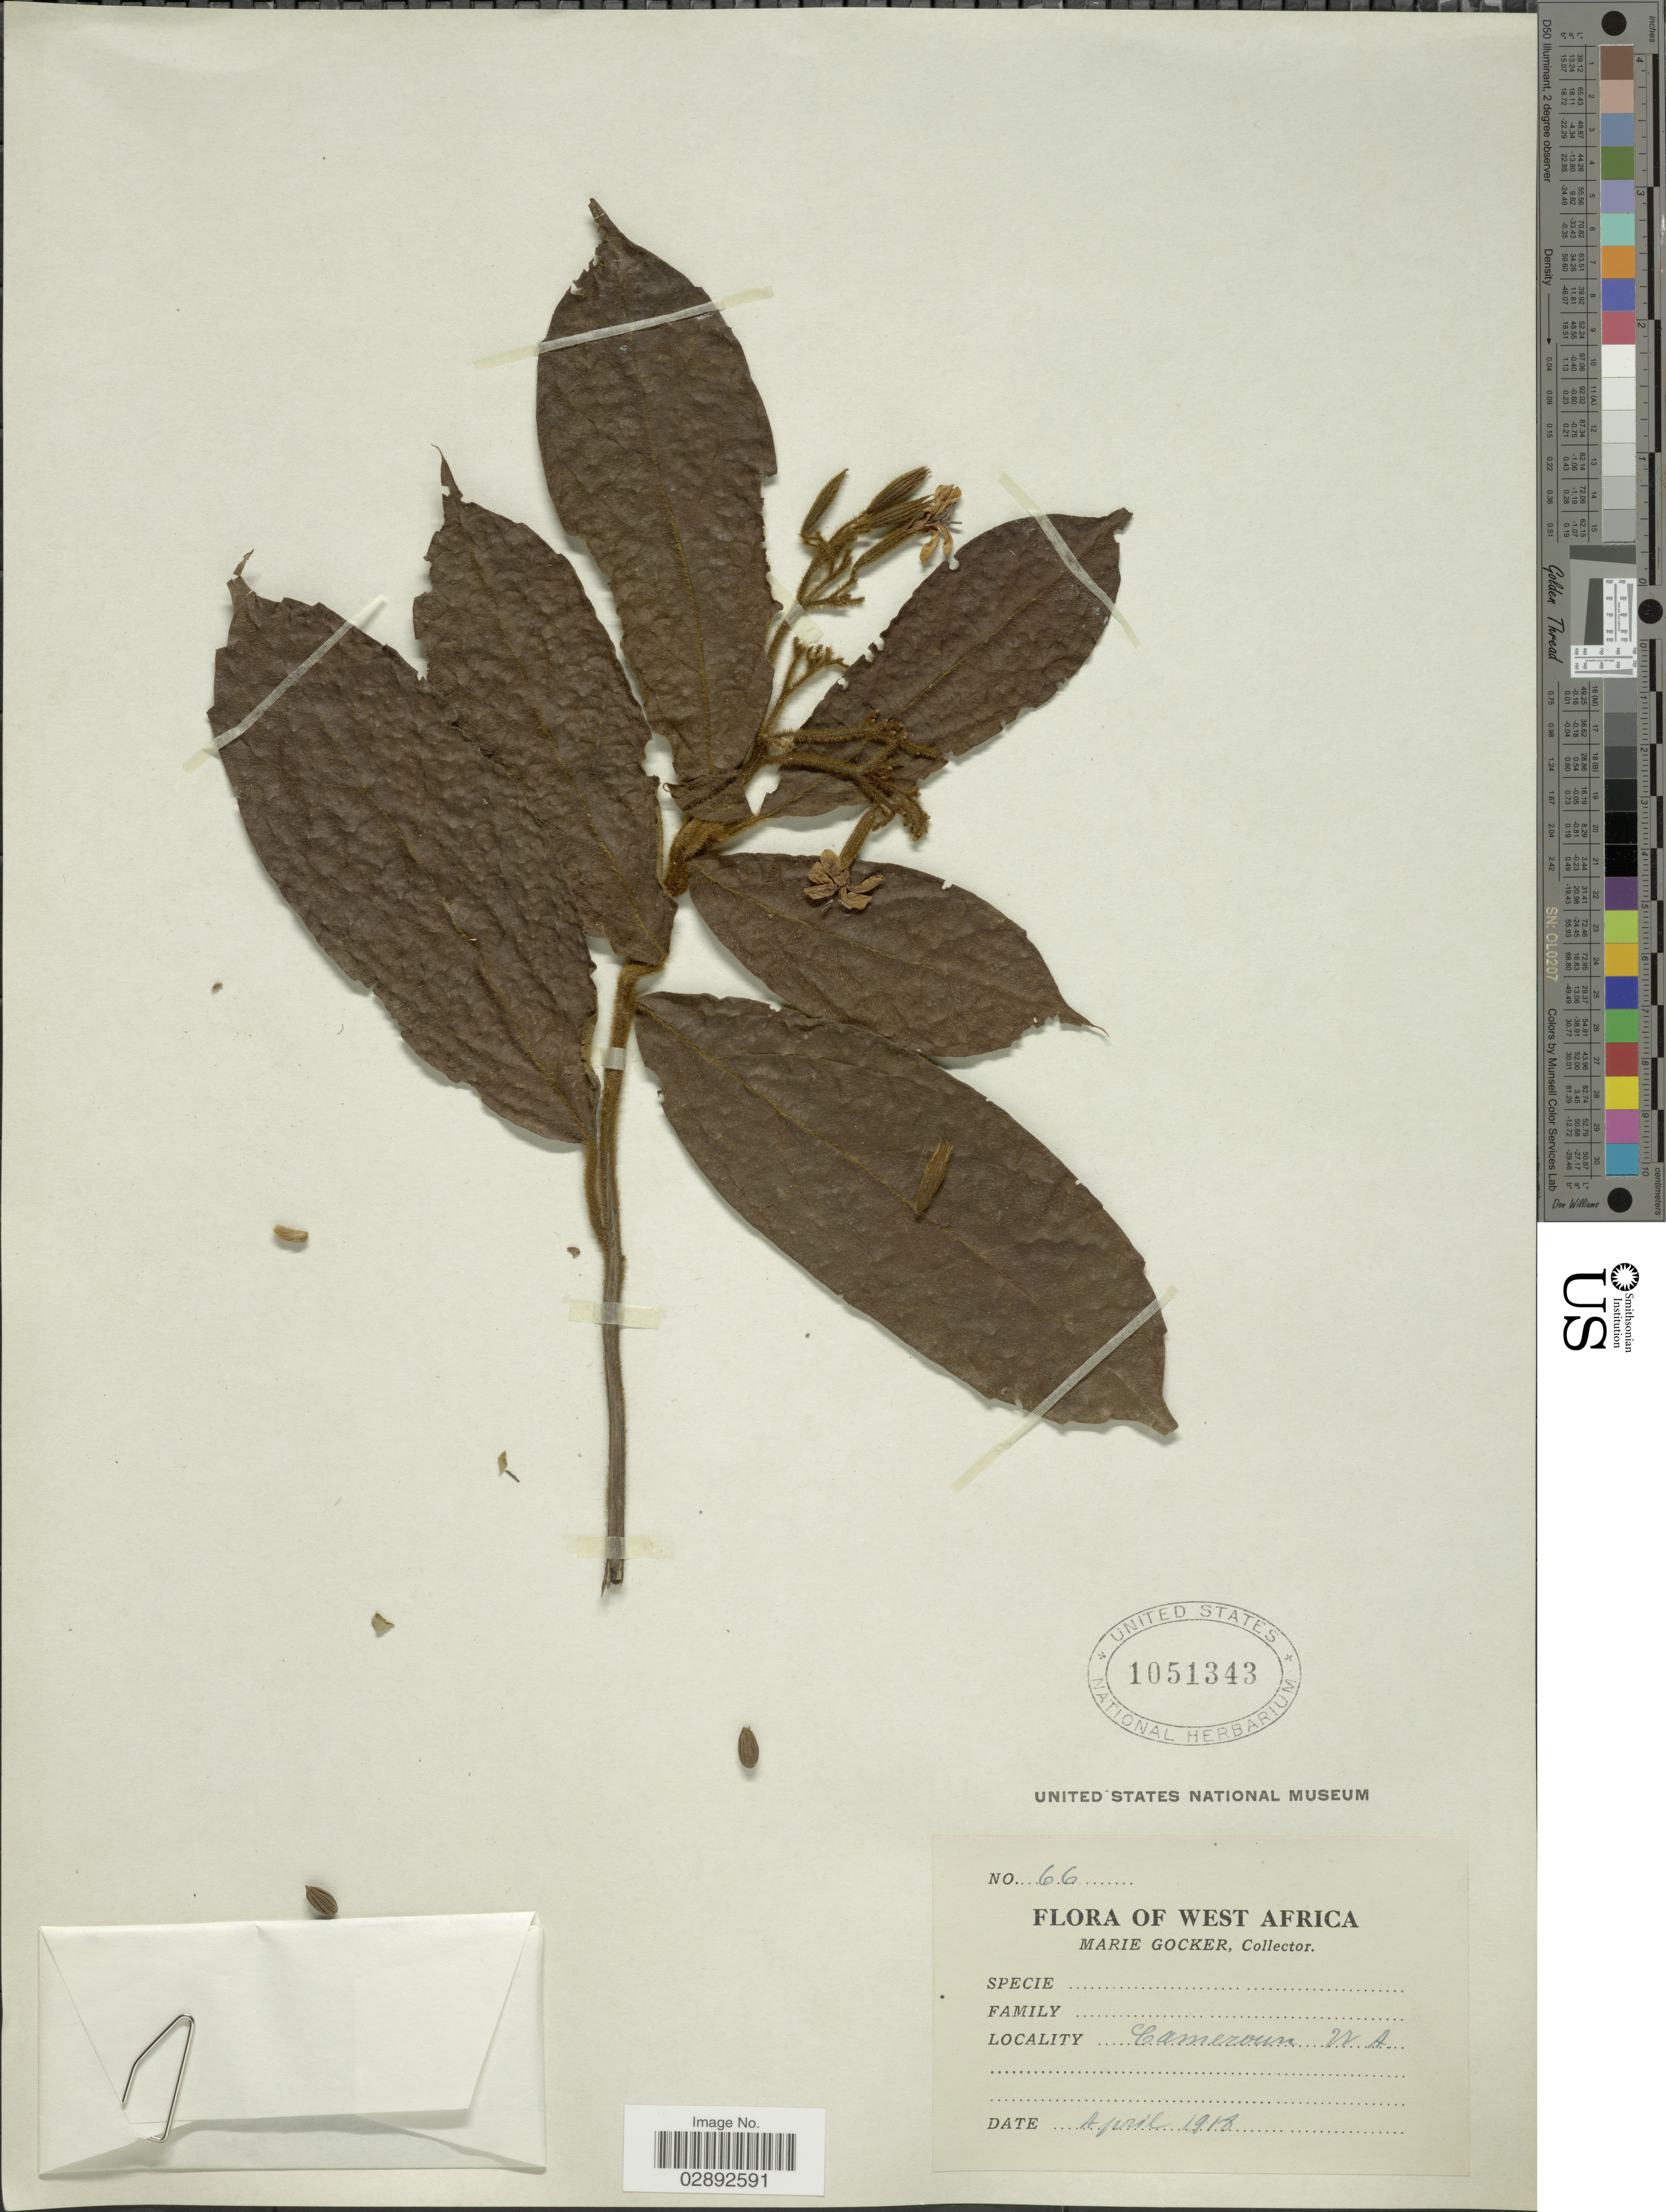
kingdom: Plantae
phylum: Tracheophyta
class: Magnoliopsida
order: Boraginales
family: Cordiaceae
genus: Cordia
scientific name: Cordia sp.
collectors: M. Gocker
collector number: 66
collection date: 1918-04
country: Cameroon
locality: Cameroun. West Africa.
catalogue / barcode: US 1051343